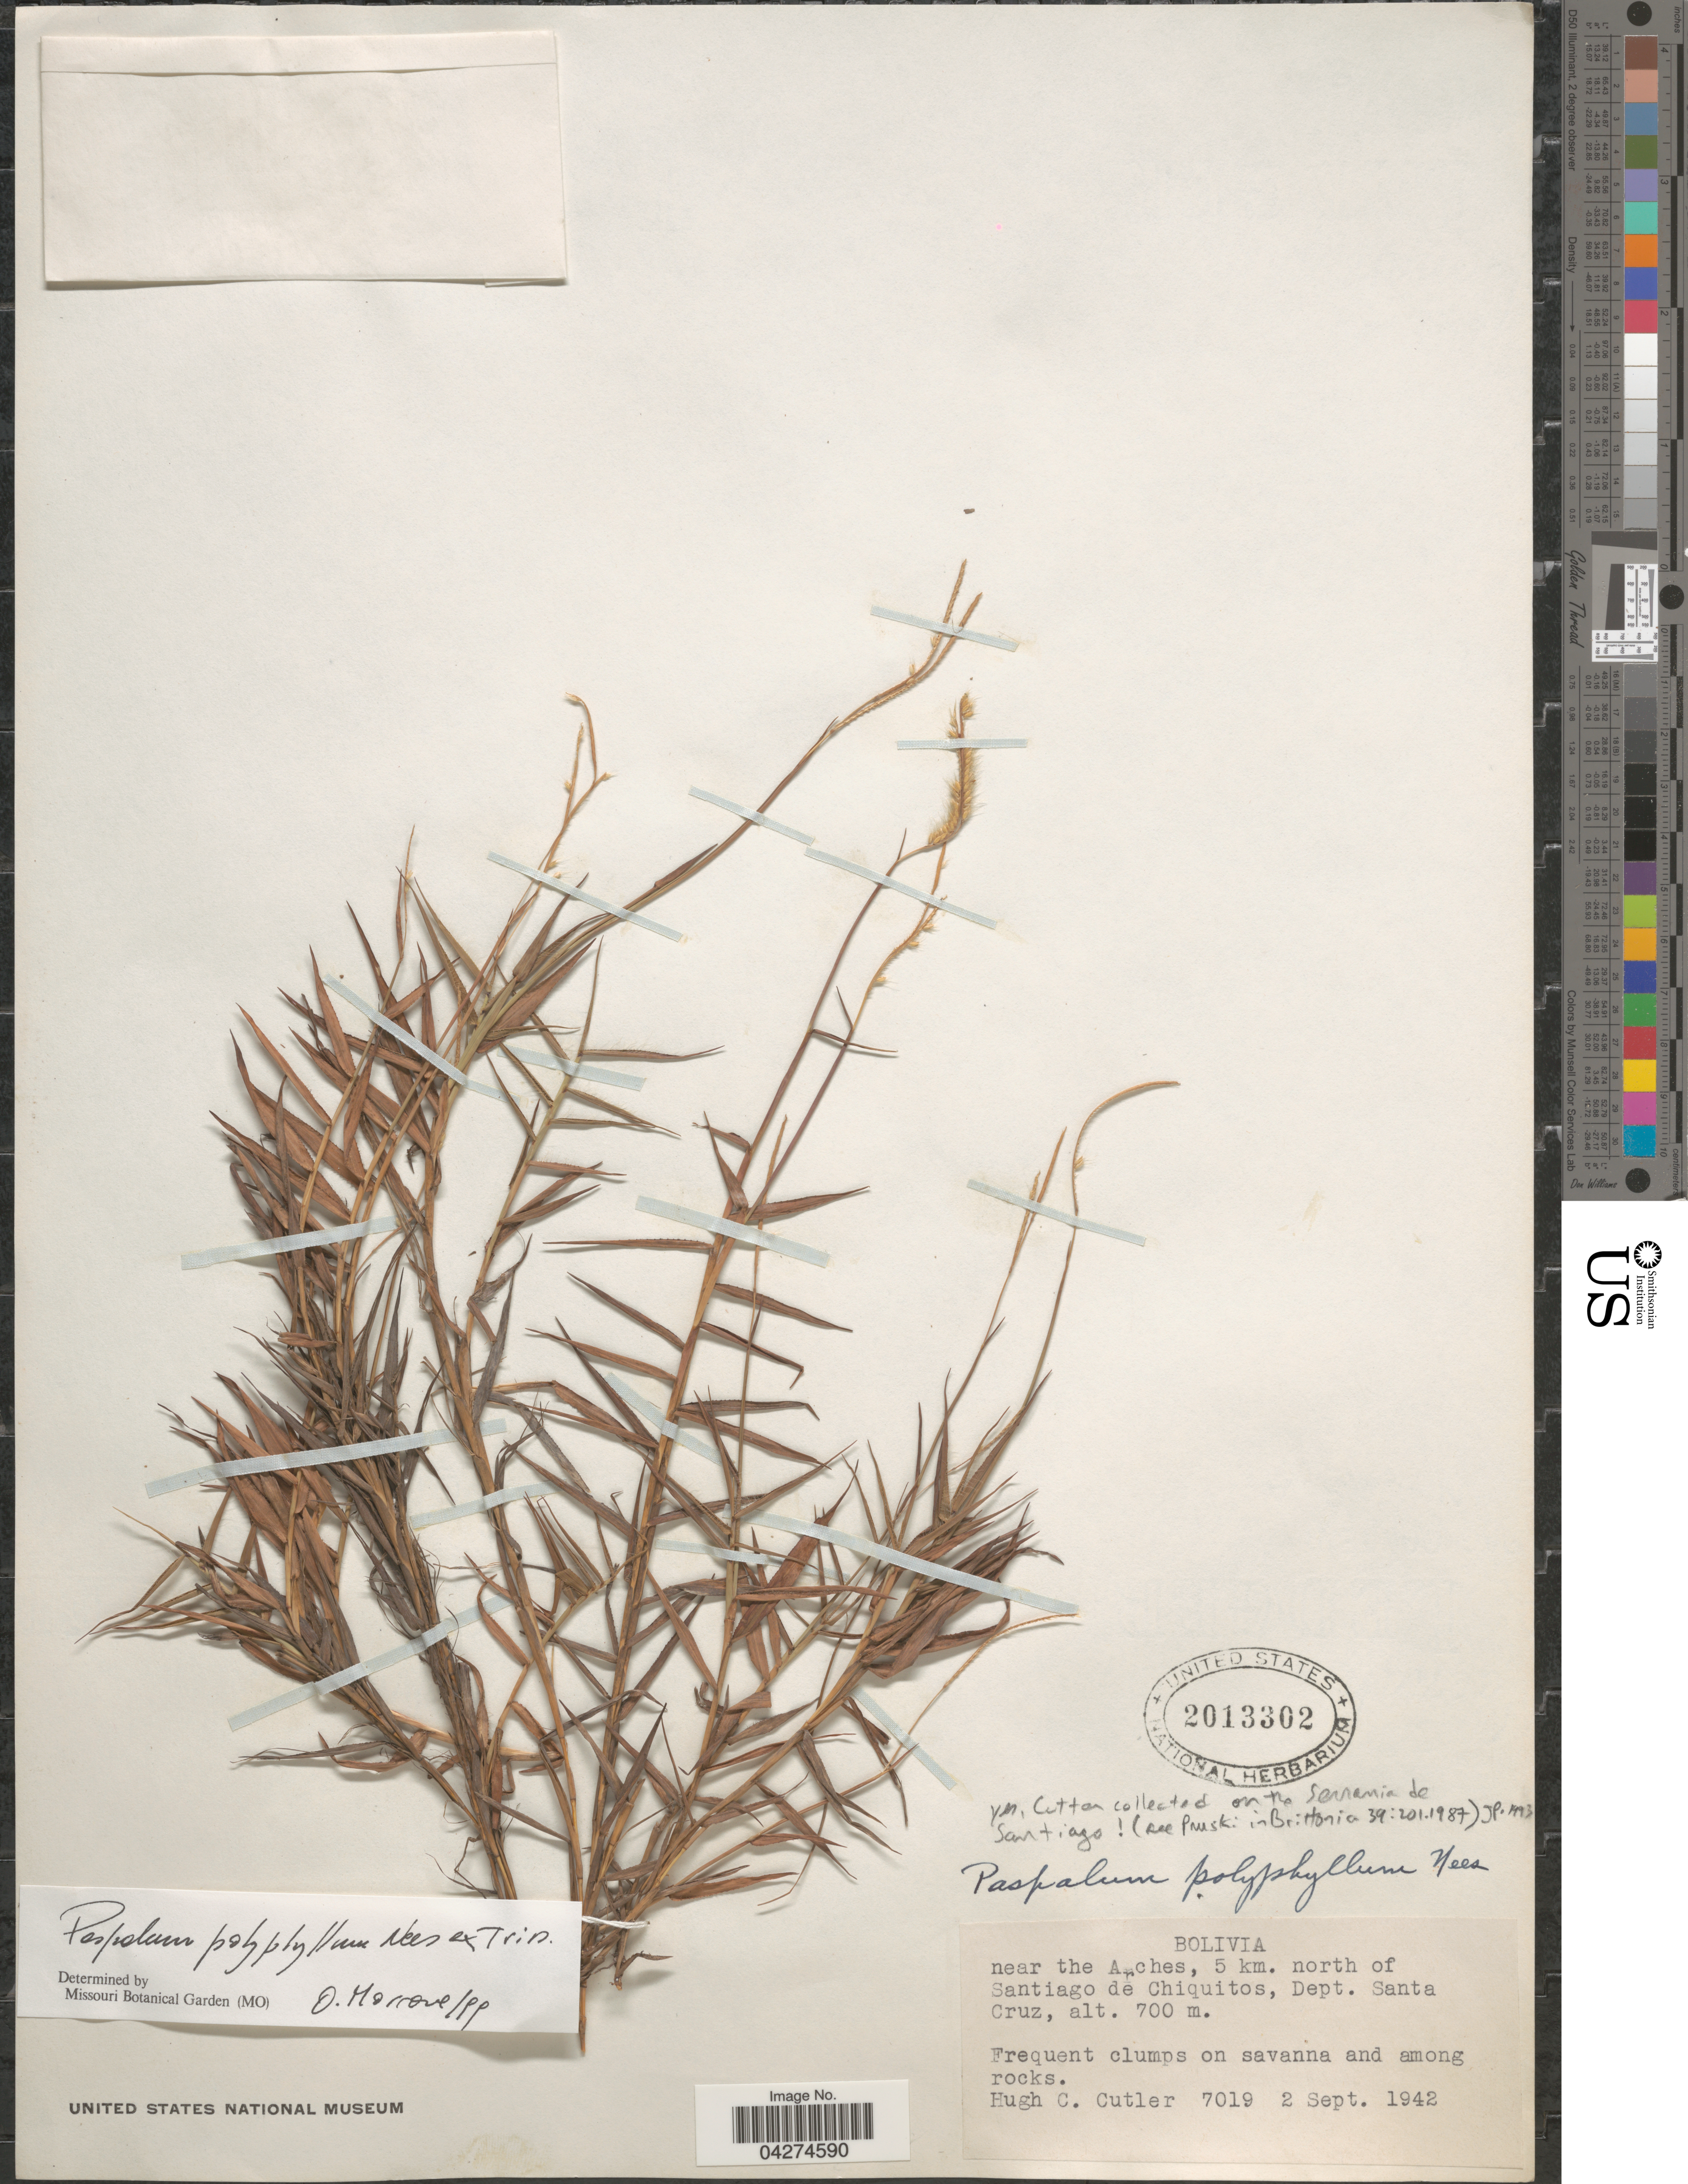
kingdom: Plantae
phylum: Tracheophyta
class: Liliopsida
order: Poales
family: Poaceae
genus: Paspalum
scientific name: Paspalum polyphyllum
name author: Nees ex Trin.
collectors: H. C. Cutler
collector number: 7019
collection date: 1942-09-02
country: Bolivia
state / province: Santa Cruz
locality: Near the Arches, 5 km. north of Santiago de Chiquitos, Dept. Santa Cruz.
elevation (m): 700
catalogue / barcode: US 2013302